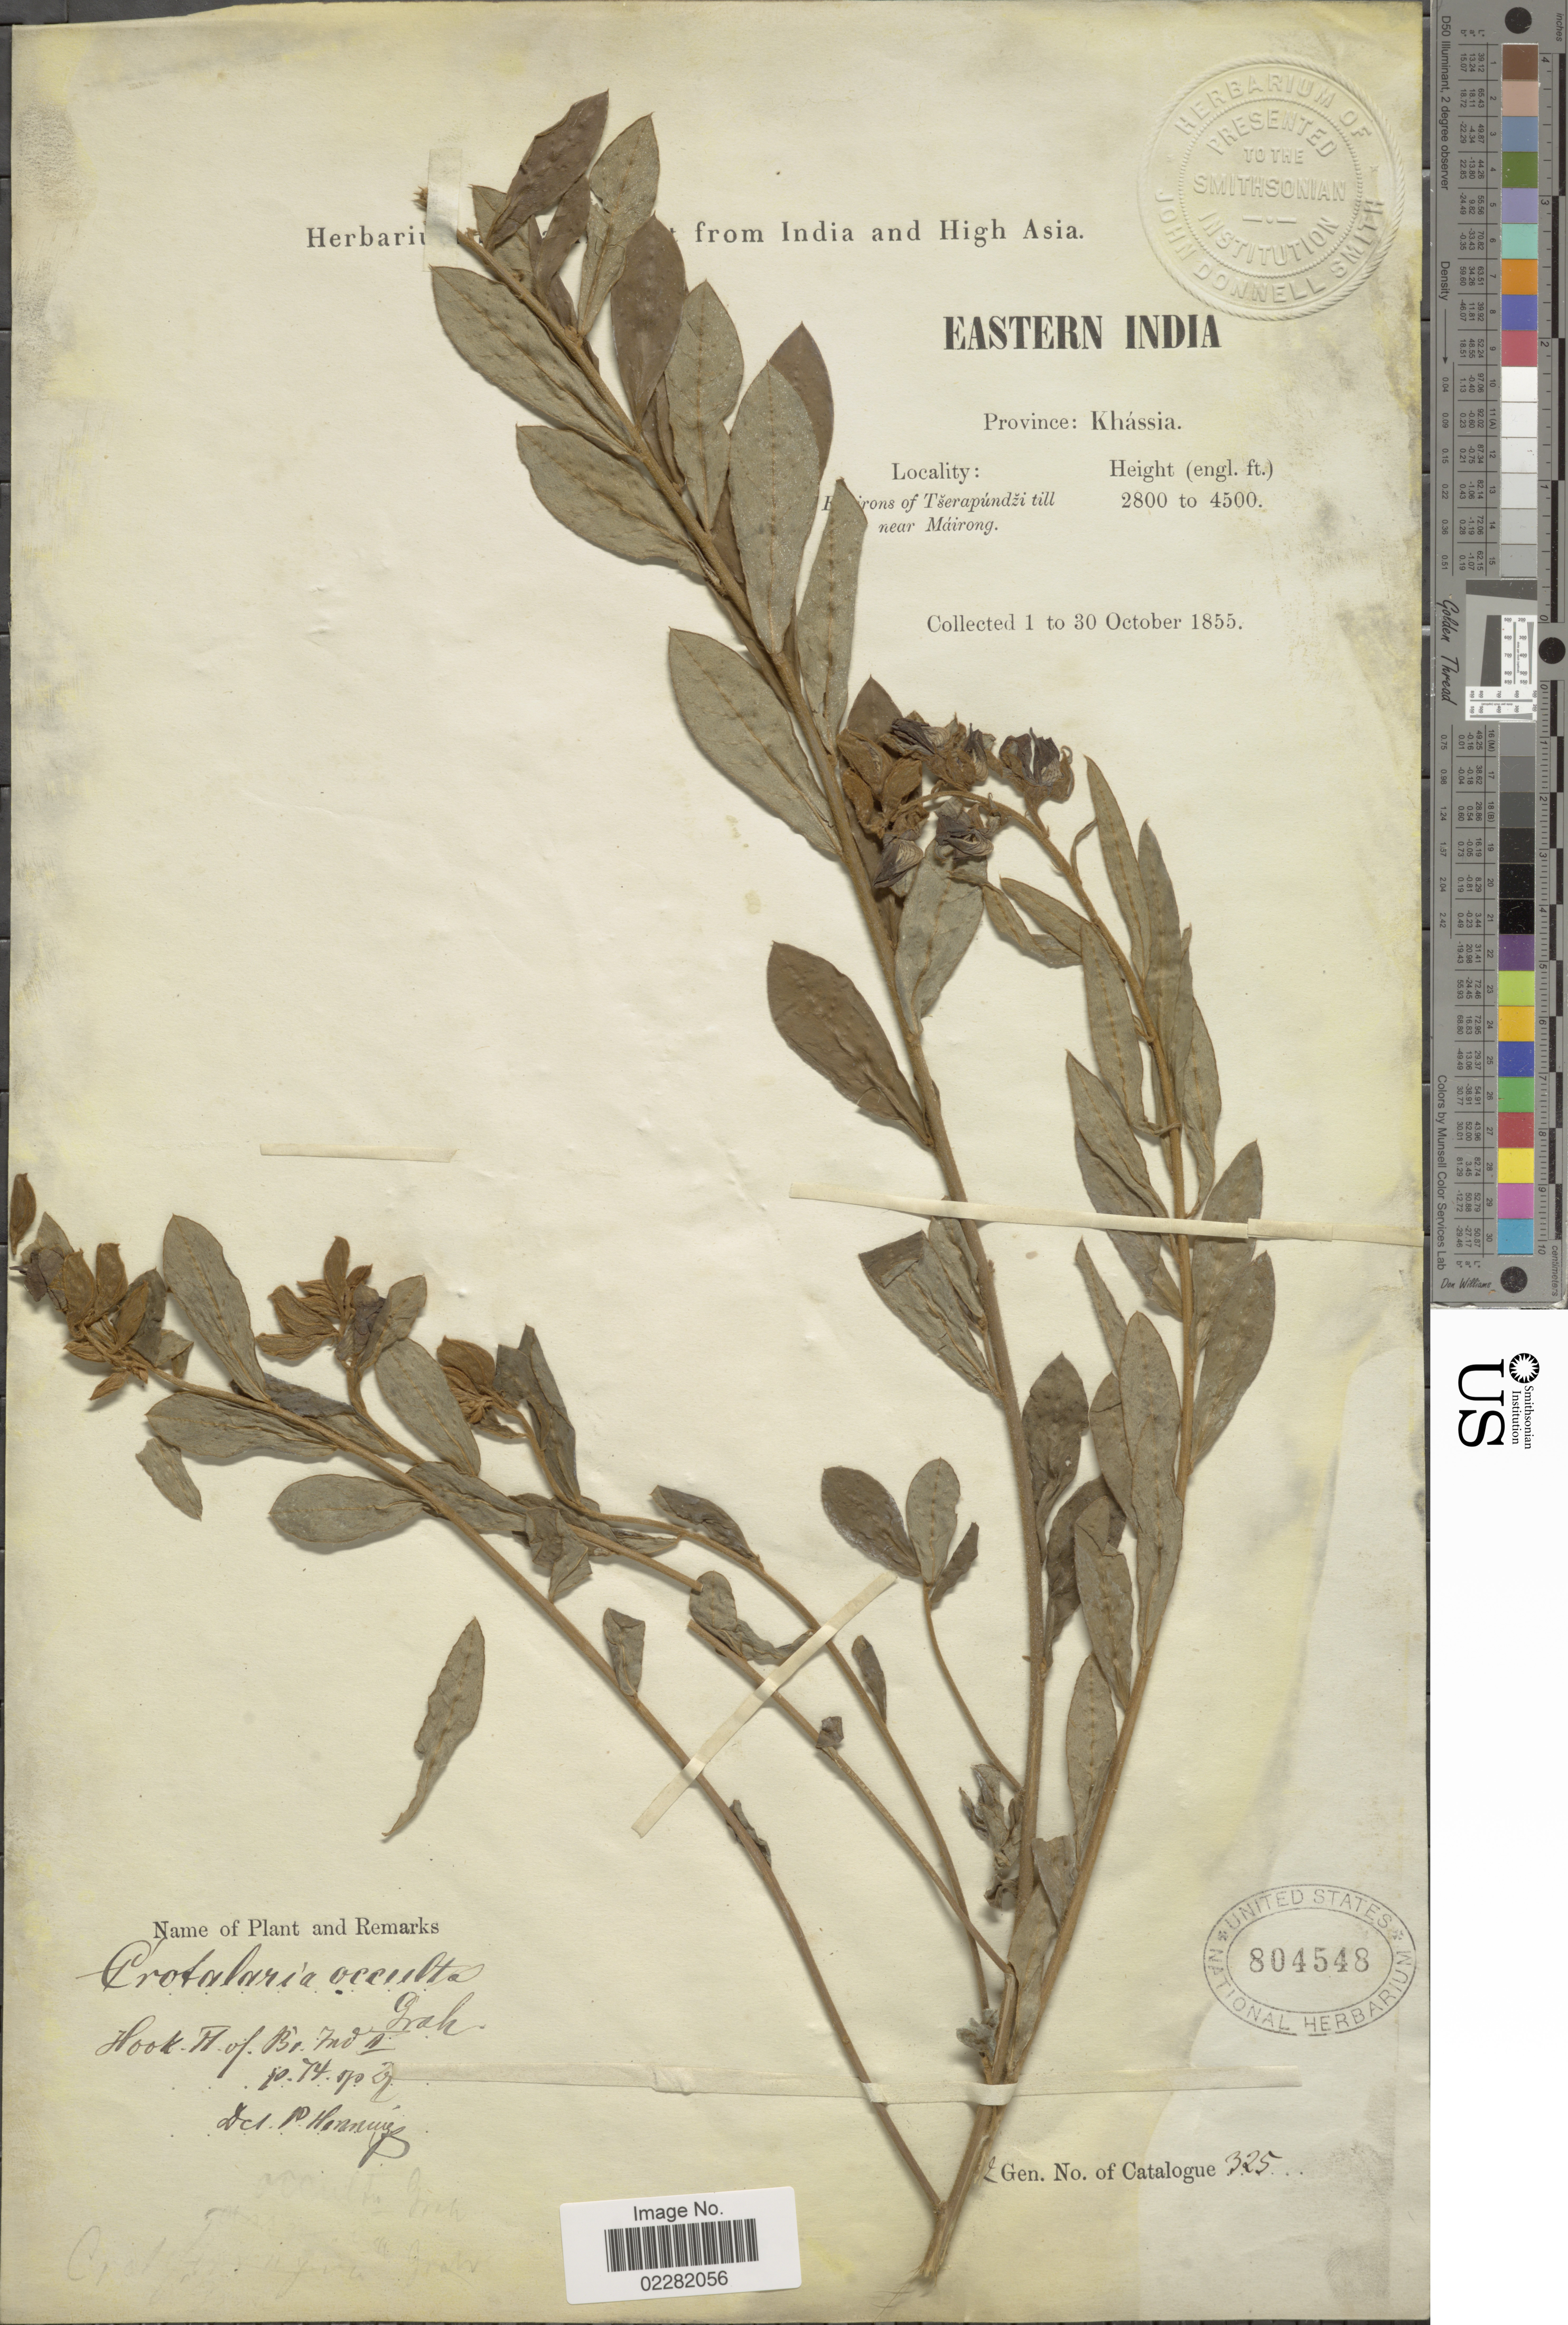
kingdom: Plantae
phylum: Tracheophyta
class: Magnoliopsida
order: Fabales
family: Fabaceae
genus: Crotalaria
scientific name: Crotalaria occulta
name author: Graham ex Benth.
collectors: ex herb. Schlagintweit from India and High Asia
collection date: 1855-10-01/1855-10-30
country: India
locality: Eastern India: Province Khassia. W [illegible text]irons of Tserapundzi till near Mairong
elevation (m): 853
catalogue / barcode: US 804548